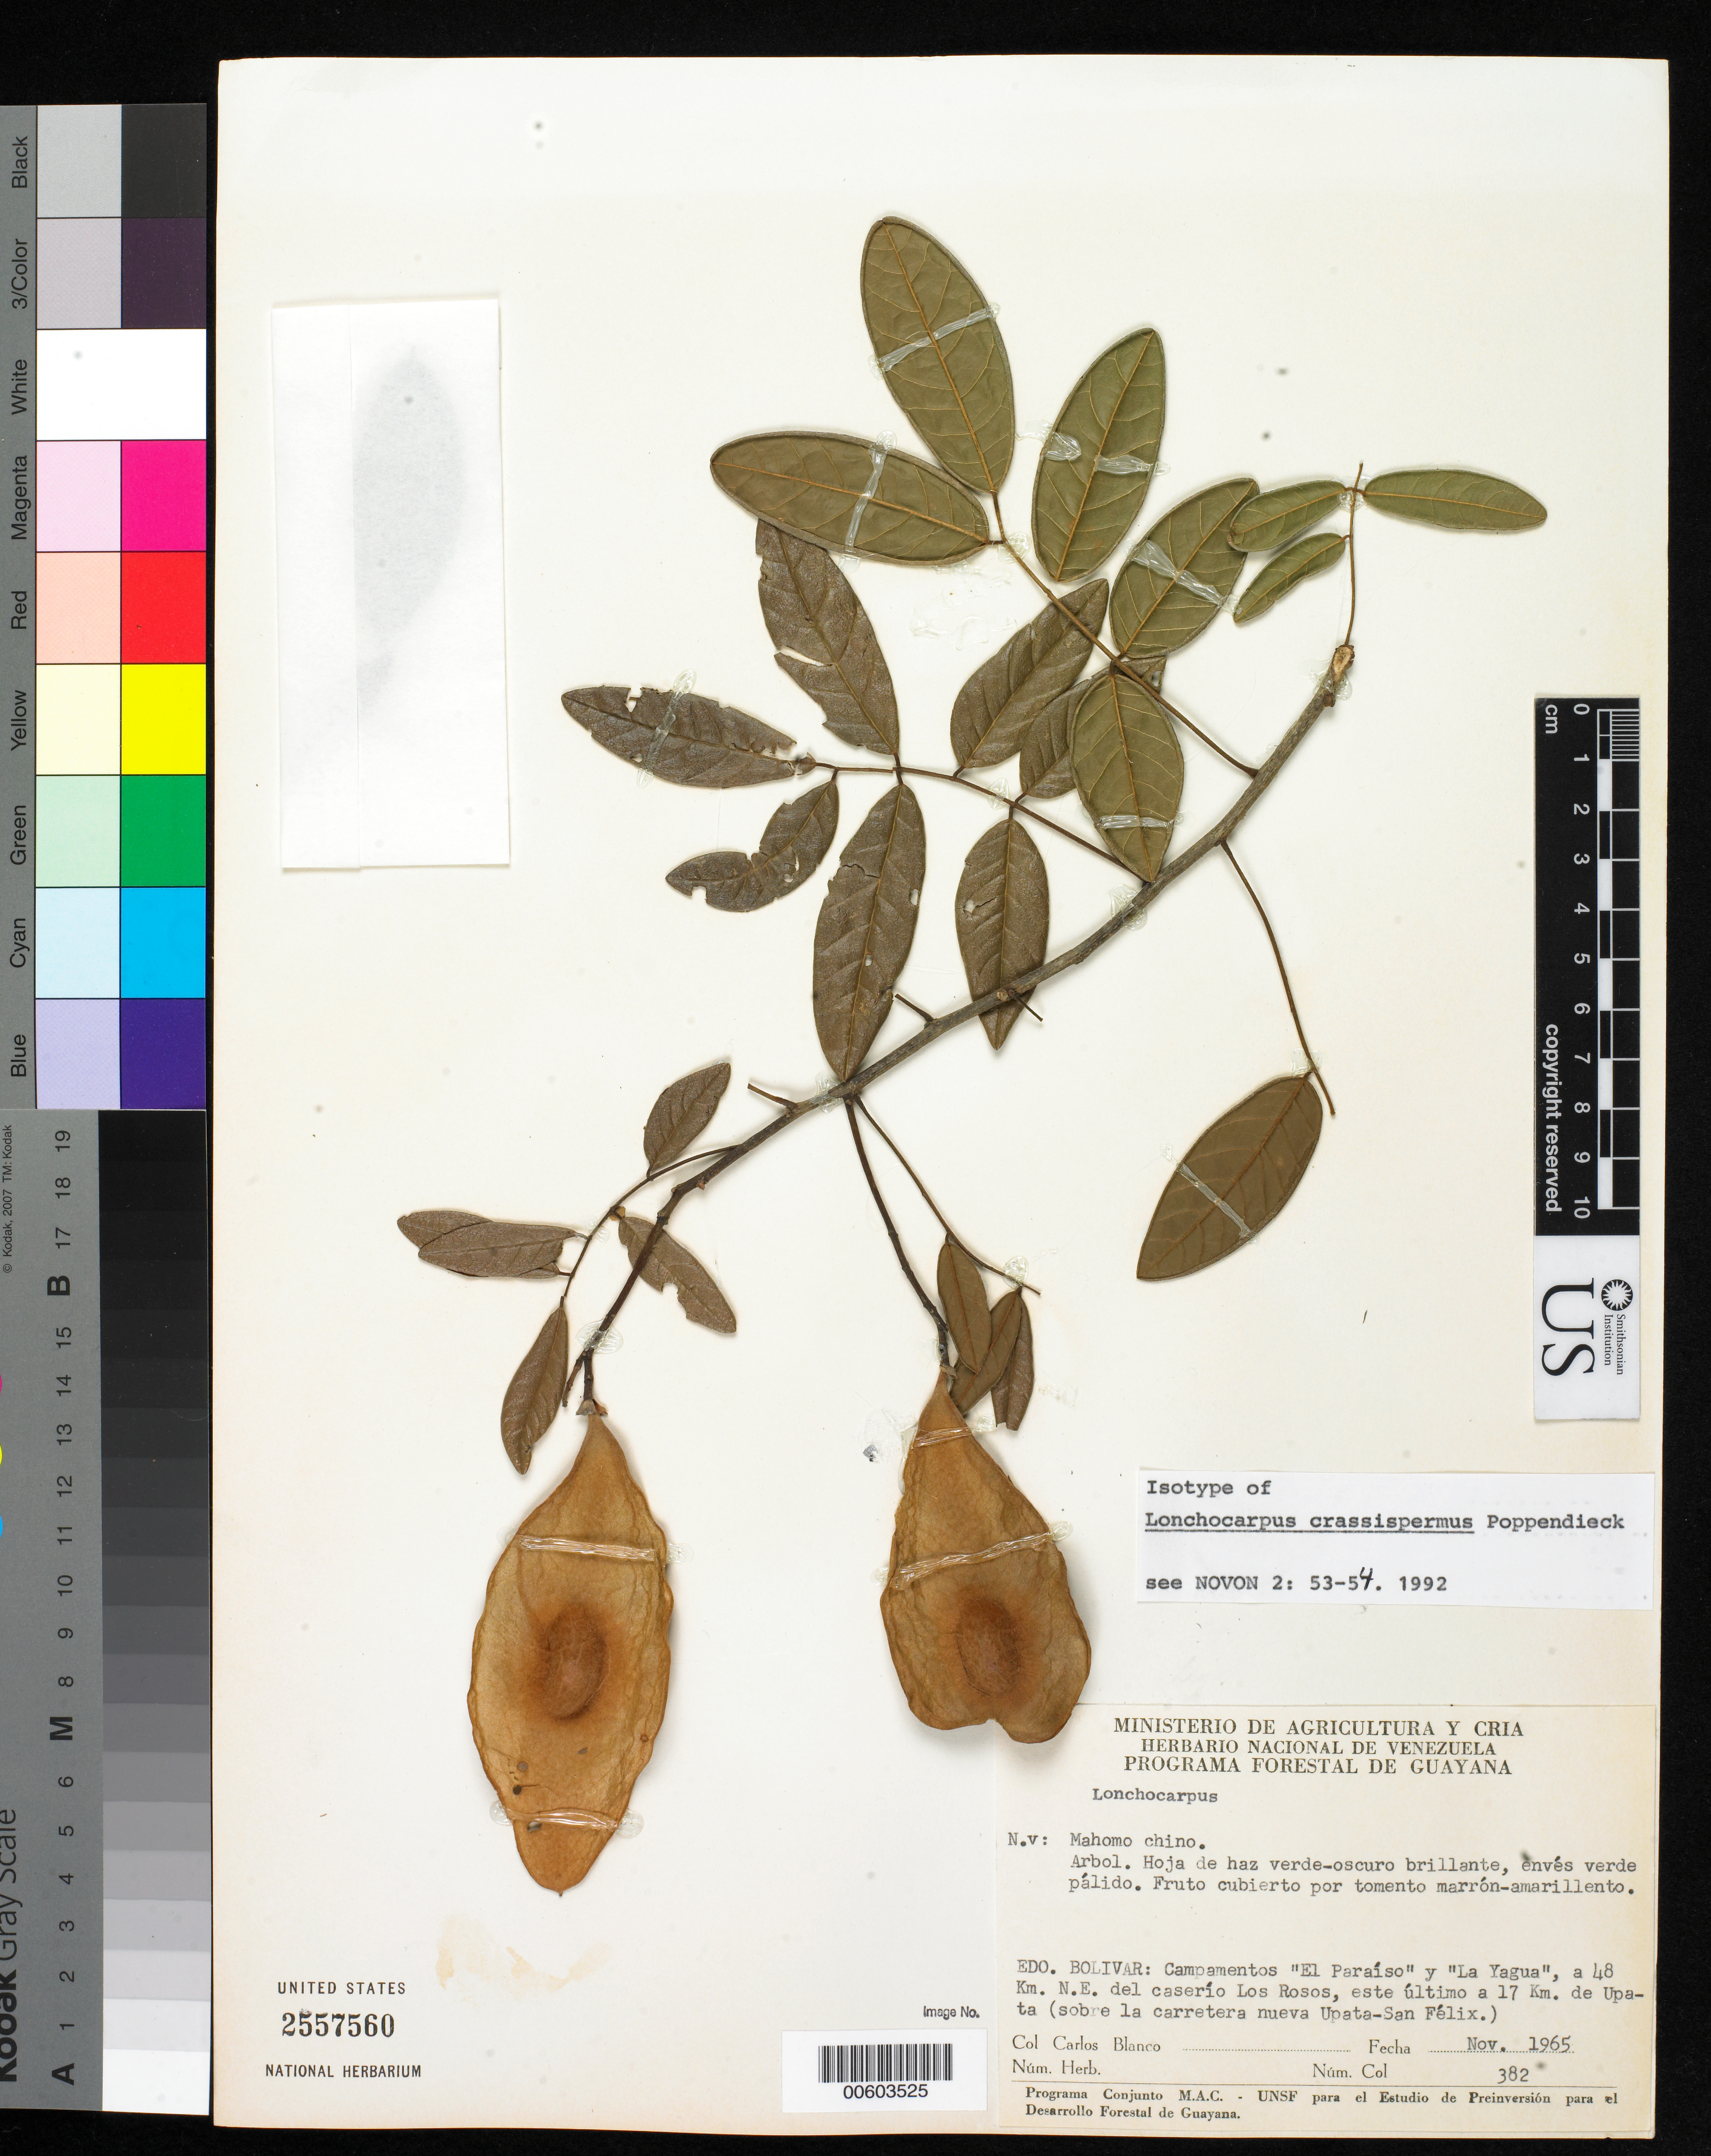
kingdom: Plantae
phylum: Tracheophyta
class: Magnoliopsida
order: Fabales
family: Fabaceae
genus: Lonchocarpus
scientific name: Lonchocarpus crassispermus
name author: Poppend.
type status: Isotype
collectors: C. A. Blanco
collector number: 382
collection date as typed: Nov 1965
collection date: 1965-11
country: Venezuela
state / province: Bolivar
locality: Campamentos El Paraiso & La Yagua, 48 km NE del Caserio Los Rosos, este ultimo a 17 km de Upata (carretera Upata-San Felix).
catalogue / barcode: US 2557560